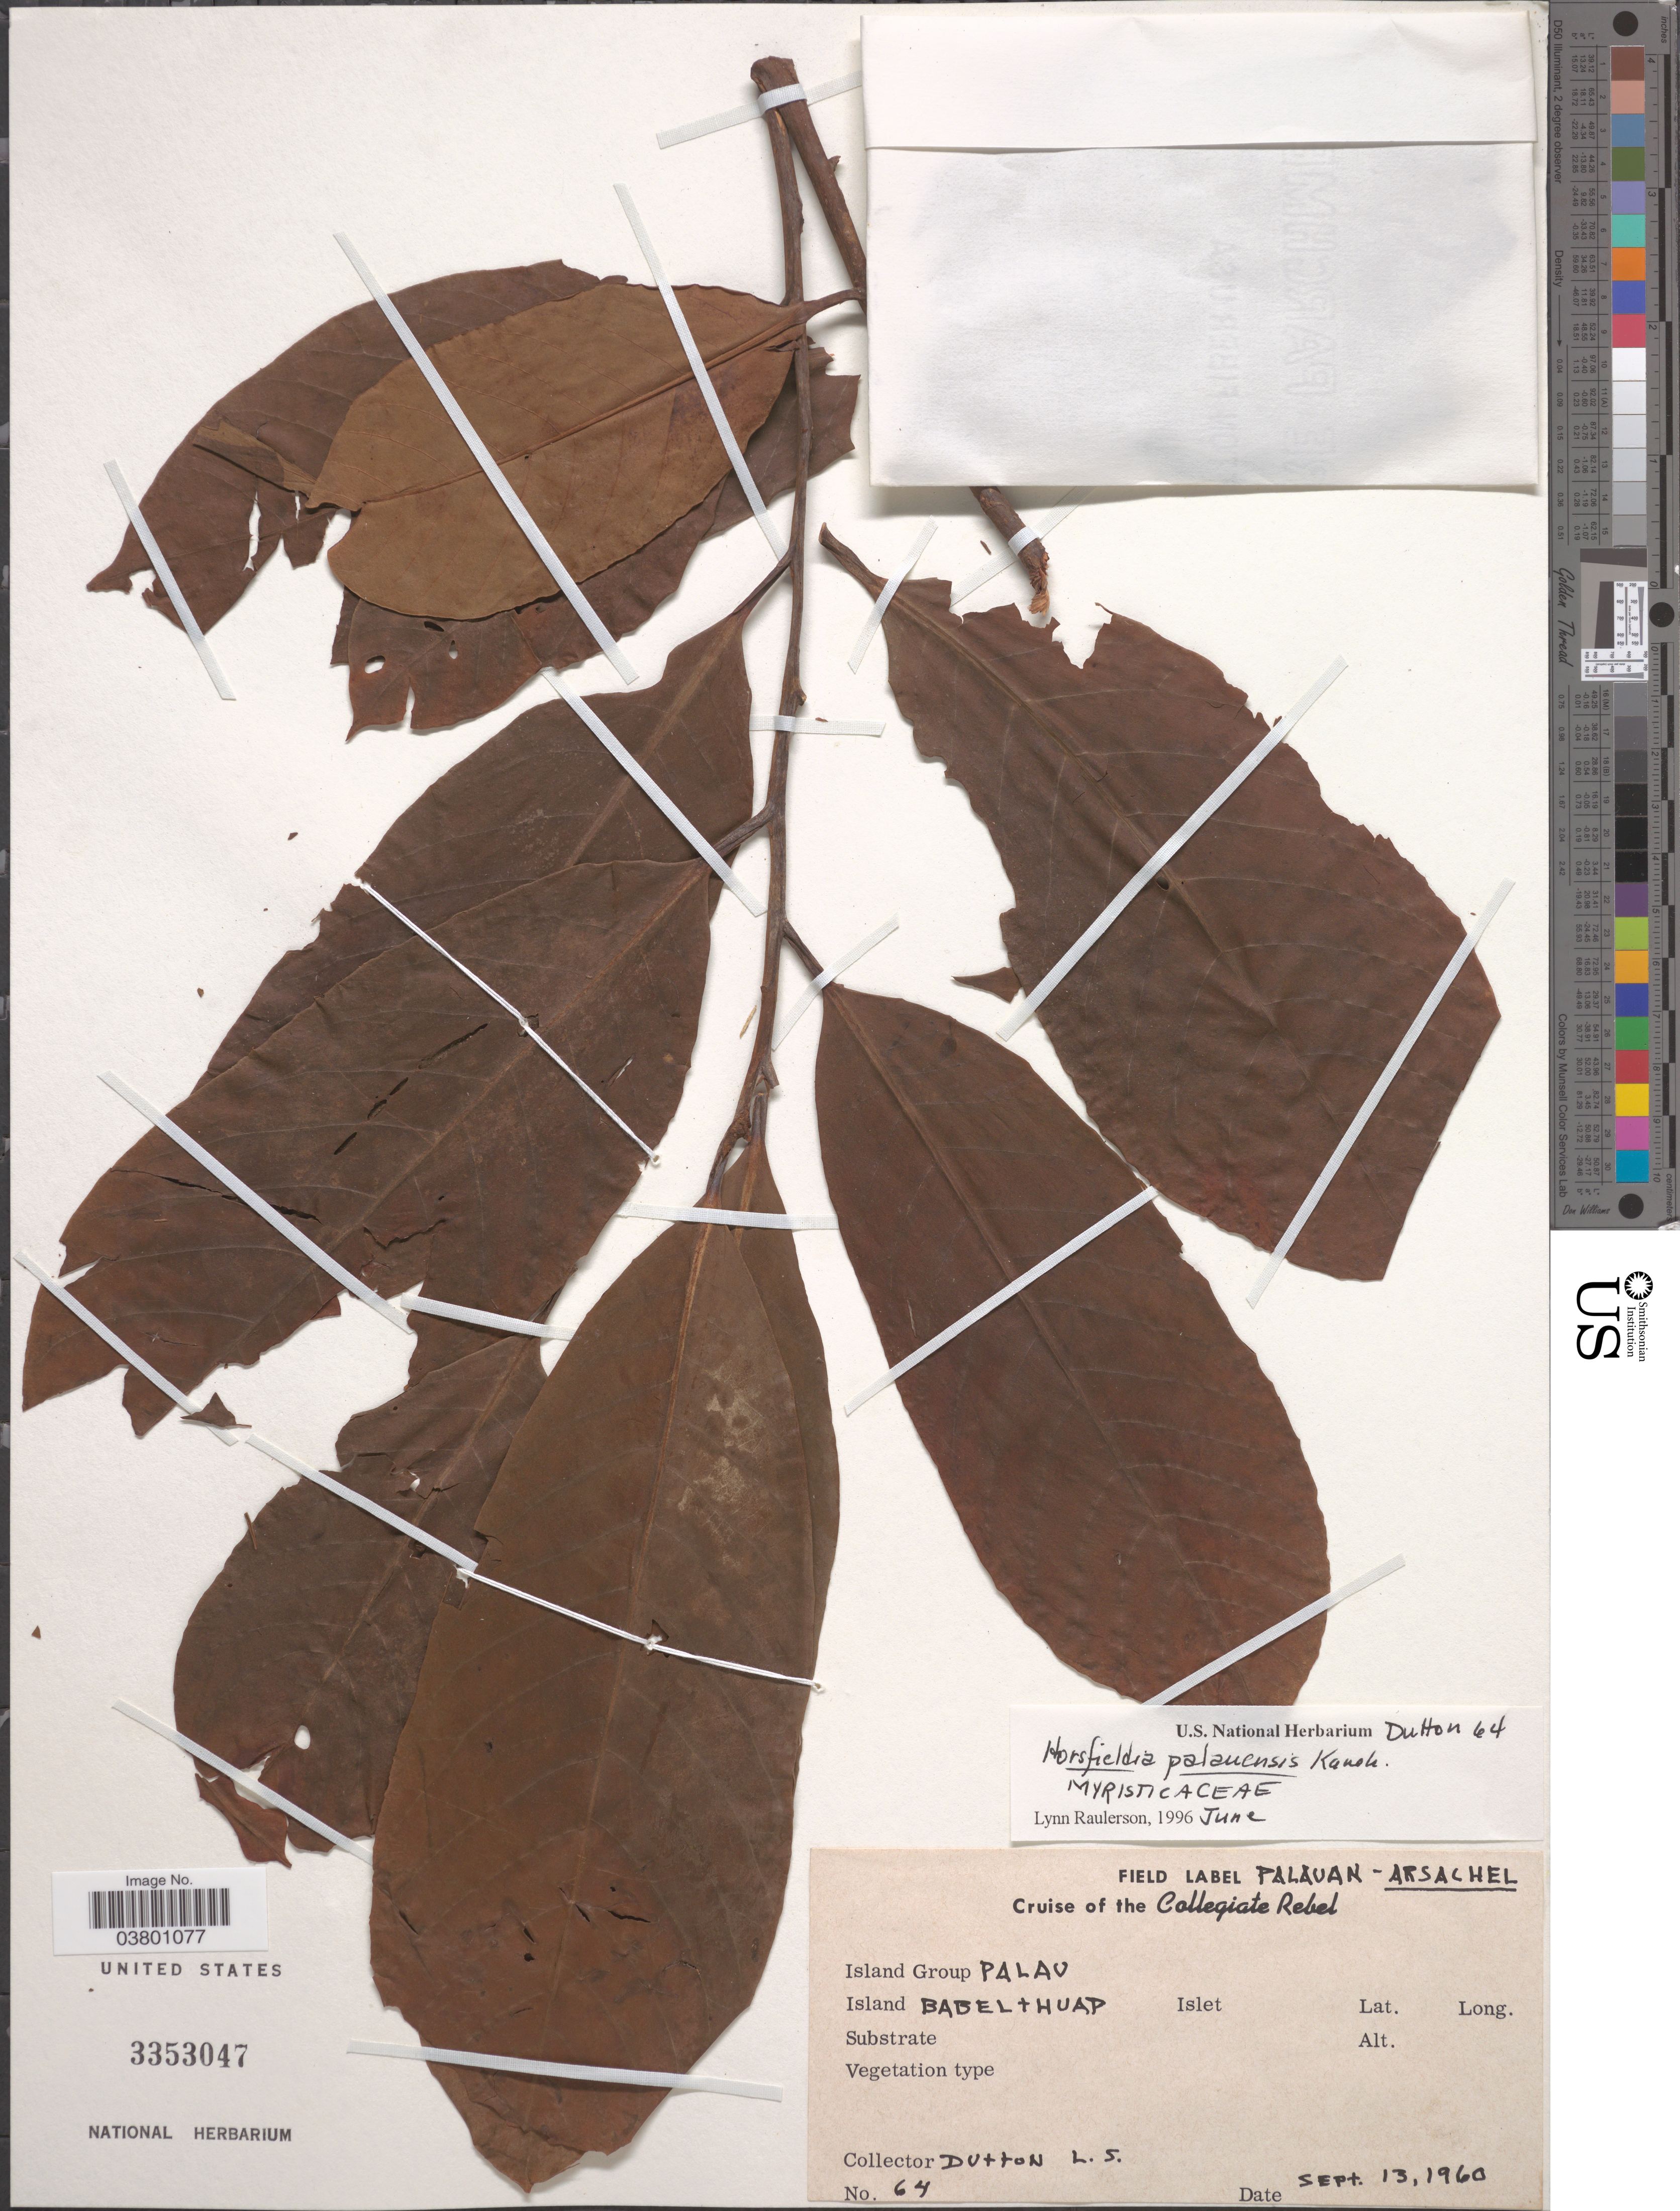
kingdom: Plantae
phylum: Tracheophyta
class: Magnoliopsida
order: Magnoliales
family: Myristicaceae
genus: Horsfieldia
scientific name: Horsfieldia palauensis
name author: Kaneh.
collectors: L. Dutton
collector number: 64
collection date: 1960-09-13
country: Palau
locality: Island Group Palau. Island Babelthuap.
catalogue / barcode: US 3353047